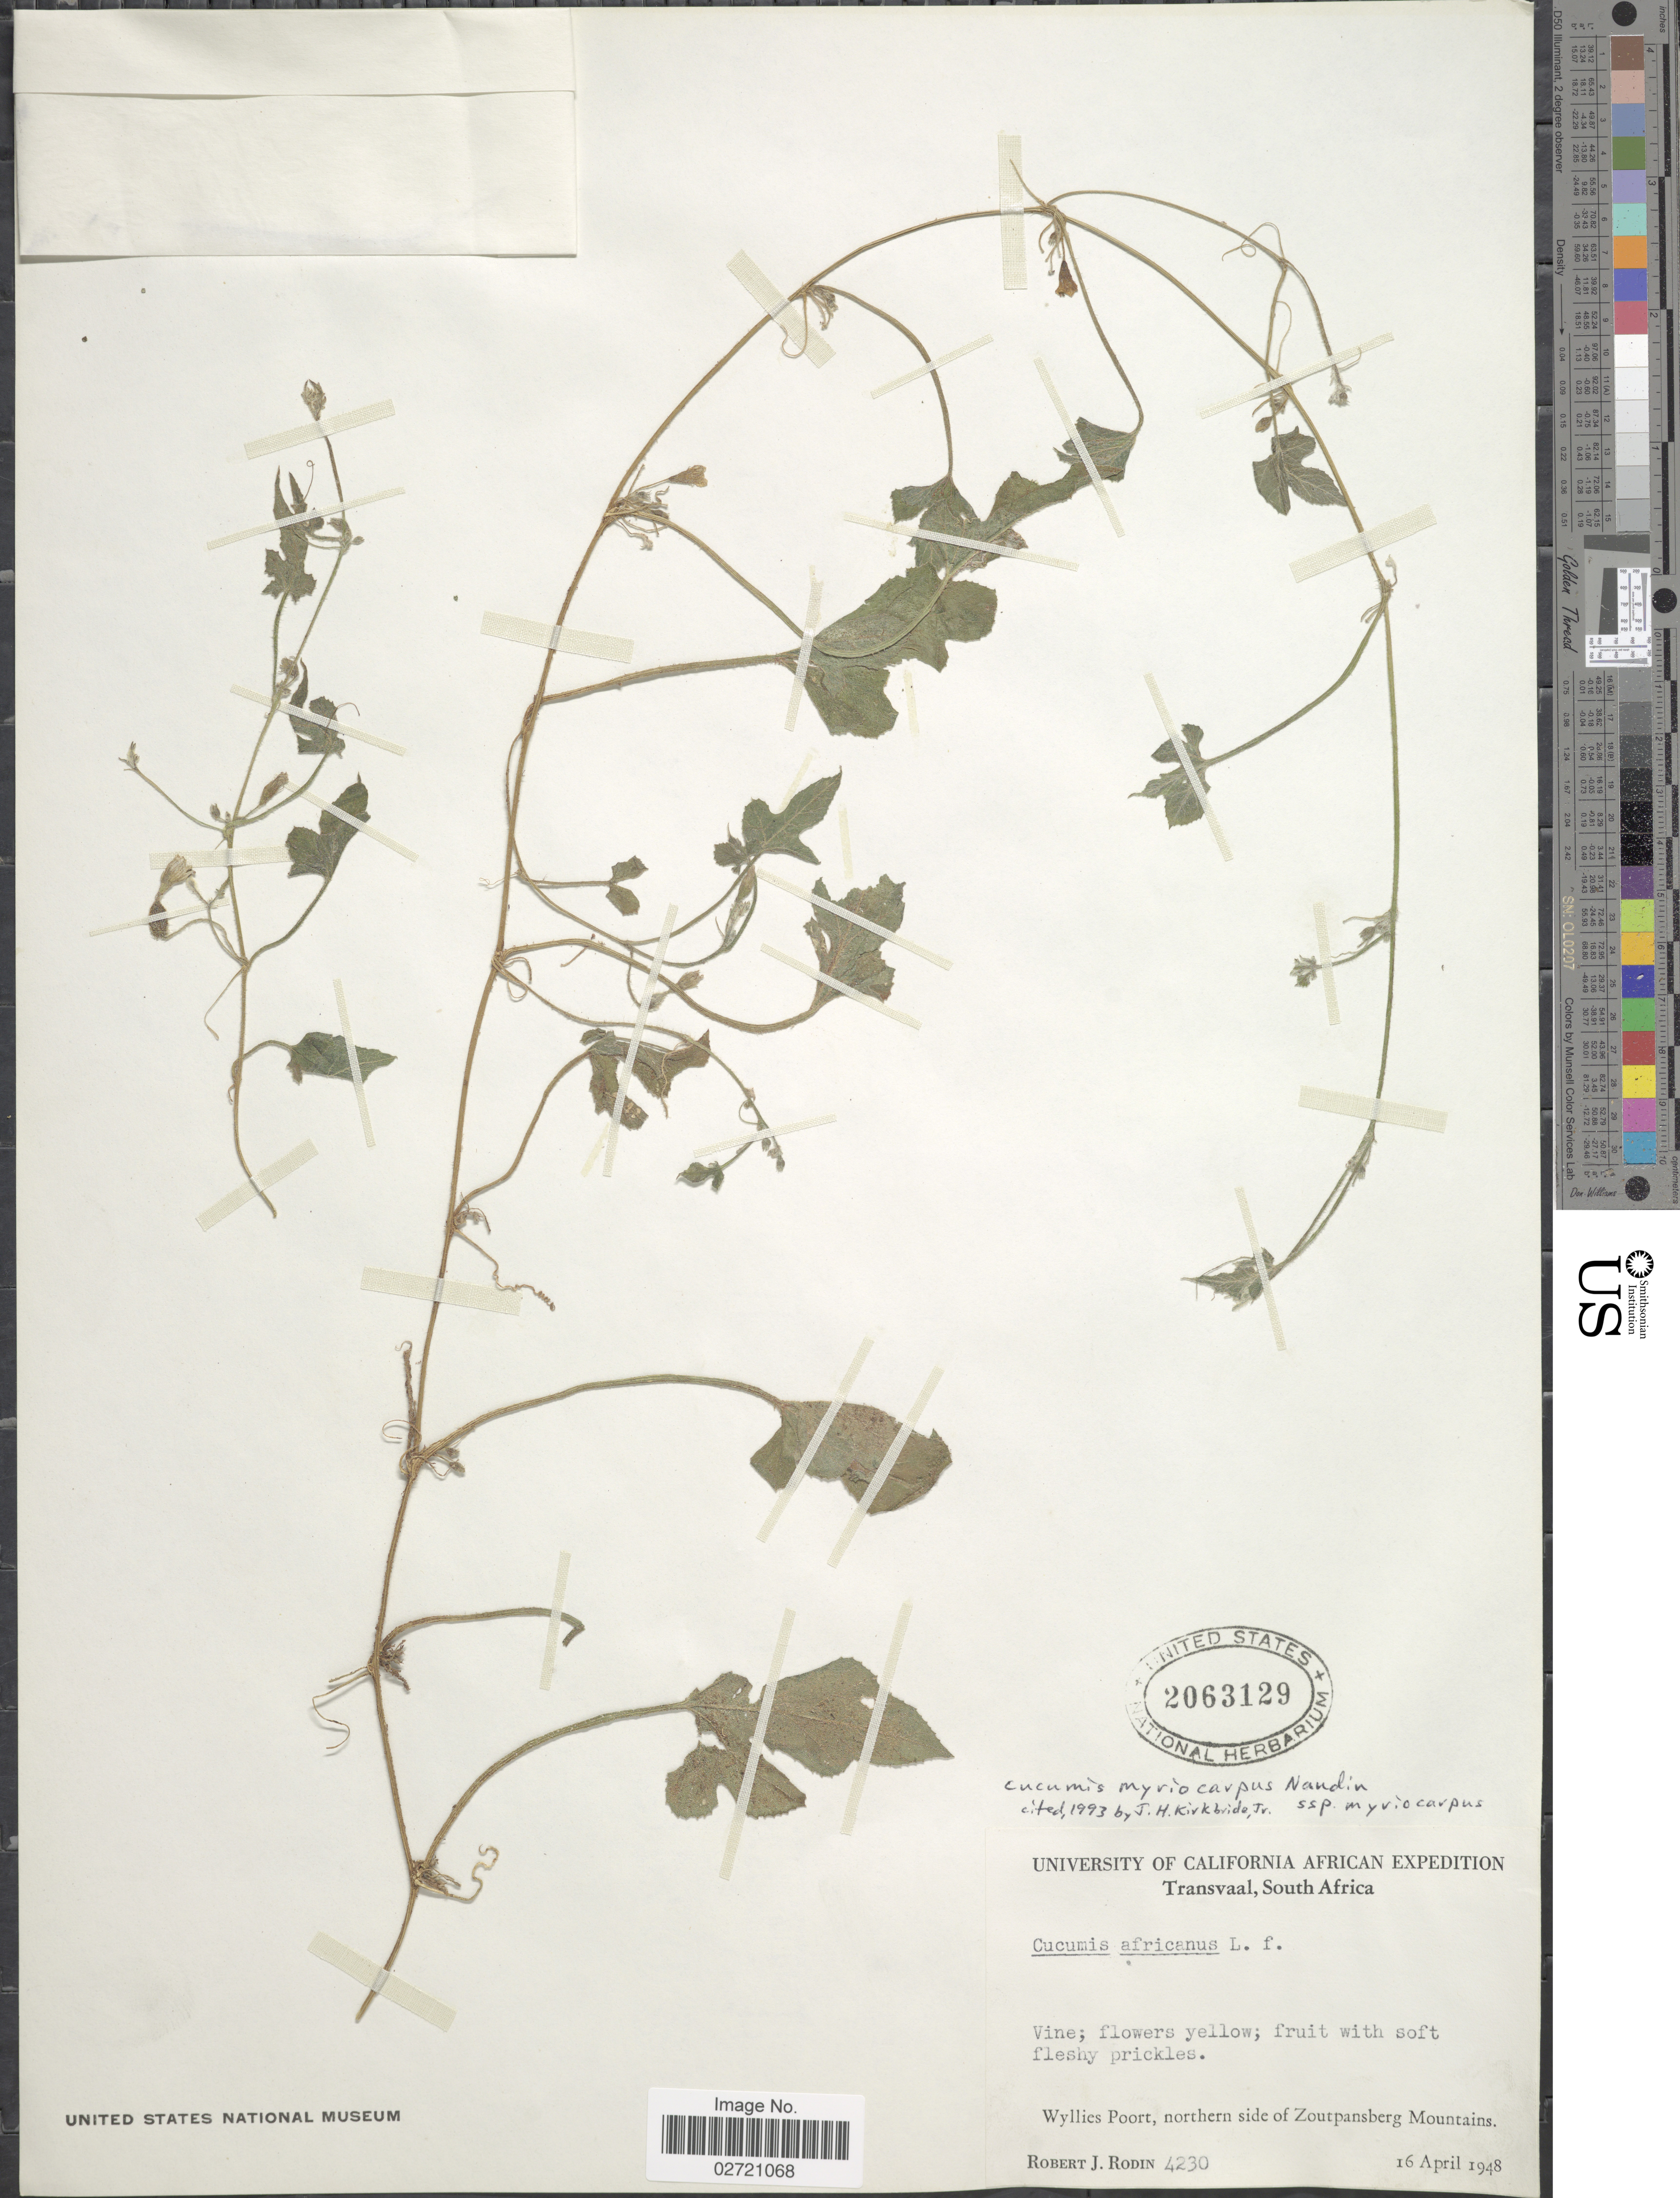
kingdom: Plantae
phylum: Tracheophyta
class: Magnoliopsida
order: Cucurbitales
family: Cucurbitaceae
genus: Cucumis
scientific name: Cucumis myriocarpus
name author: Naudin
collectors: R. J. Rodin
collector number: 4230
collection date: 1948-04-16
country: South Africa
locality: Transvaal. Wyllies Poort, northern side of Zoutpansberg Mountains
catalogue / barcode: US 2063129